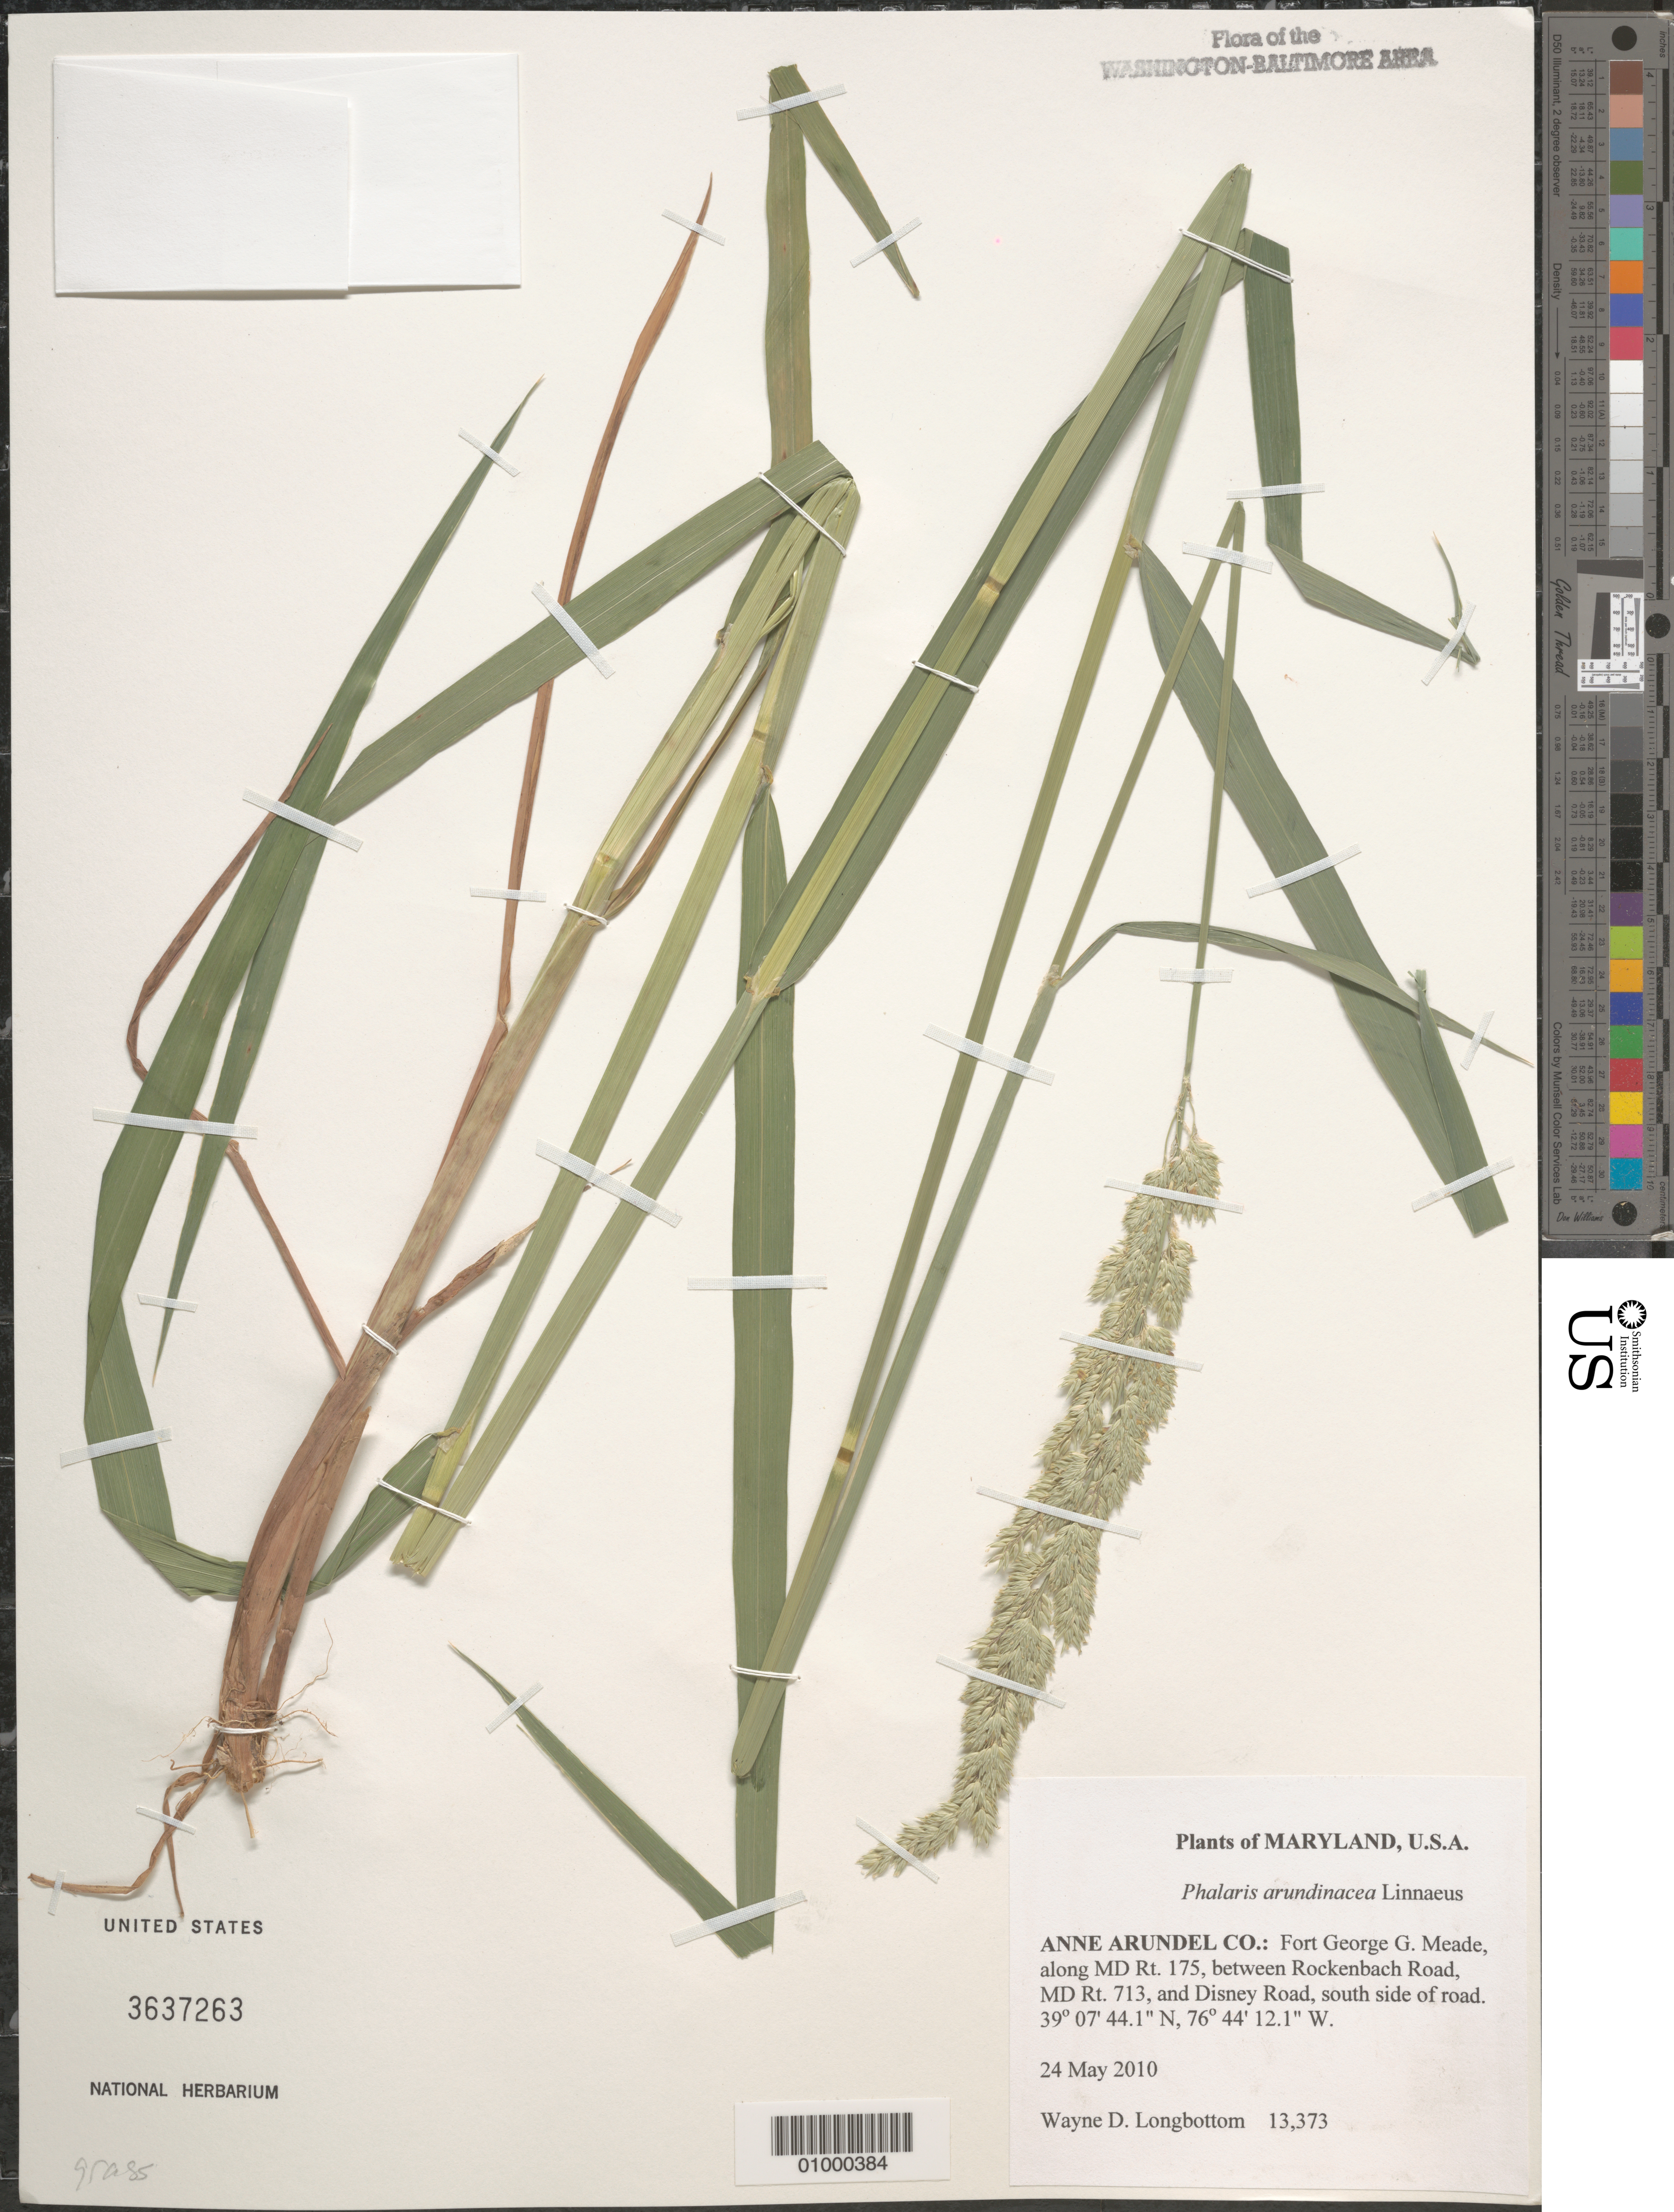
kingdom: Plantae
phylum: Tracheophyta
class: Liliopsida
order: Poales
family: Poaceae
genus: Phalaris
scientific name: Phalaris arundinacea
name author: L.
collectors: W. D. Longbottom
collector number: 13373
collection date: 2010-05-24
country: United States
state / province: Maryland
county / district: Anne Arundel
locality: Fort George G. Meade, along MD Rt. 175, between Rockenback Road, MD Rt. 713, and Disney Road, south side of road.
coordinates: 39 07 44.1 N, 76 44 12.1 W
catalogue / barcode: US 3637263